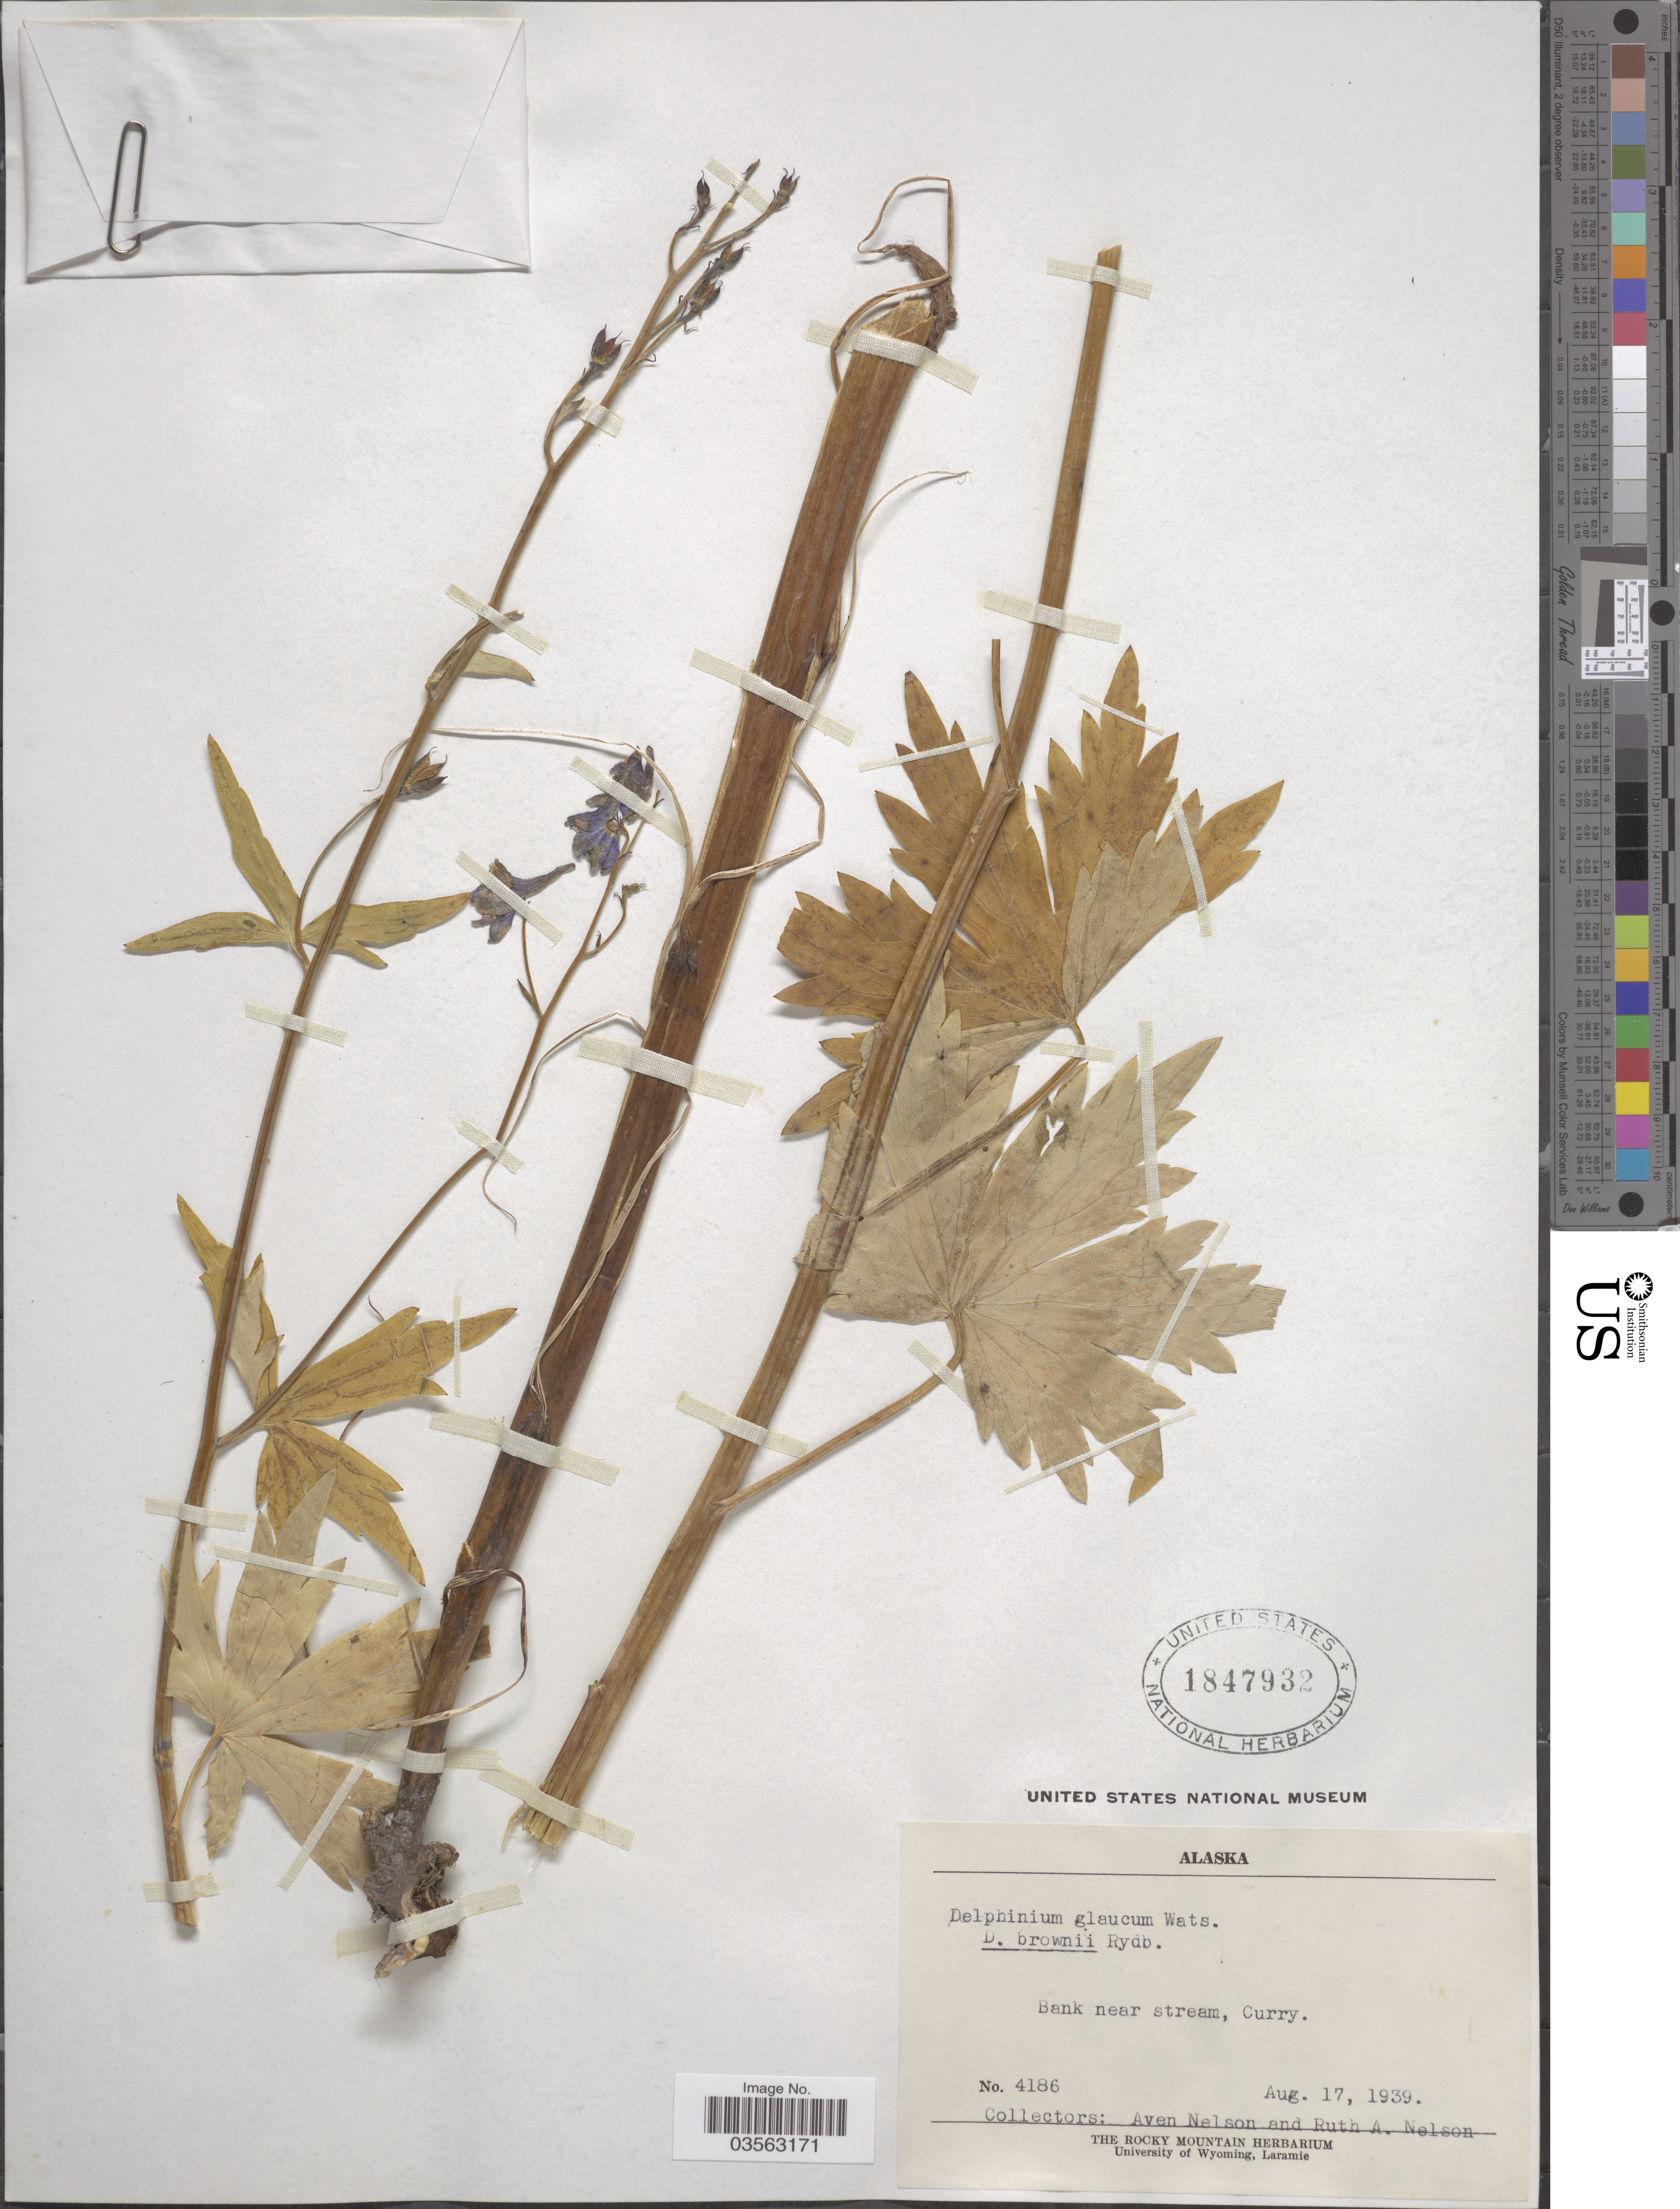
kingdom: Plantae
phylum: Tracheophyta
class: Magnoliopsida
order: Ranunculales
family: Ranunculaceae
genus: Delphinium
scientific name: Delphinium glaucum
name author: S. Watson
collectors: A. Nelson & R. A. Nelson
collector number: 4186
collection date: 1939-08-17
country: United States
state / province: Alaska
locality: Bank near stream, Curry.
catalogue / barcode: US 1847932